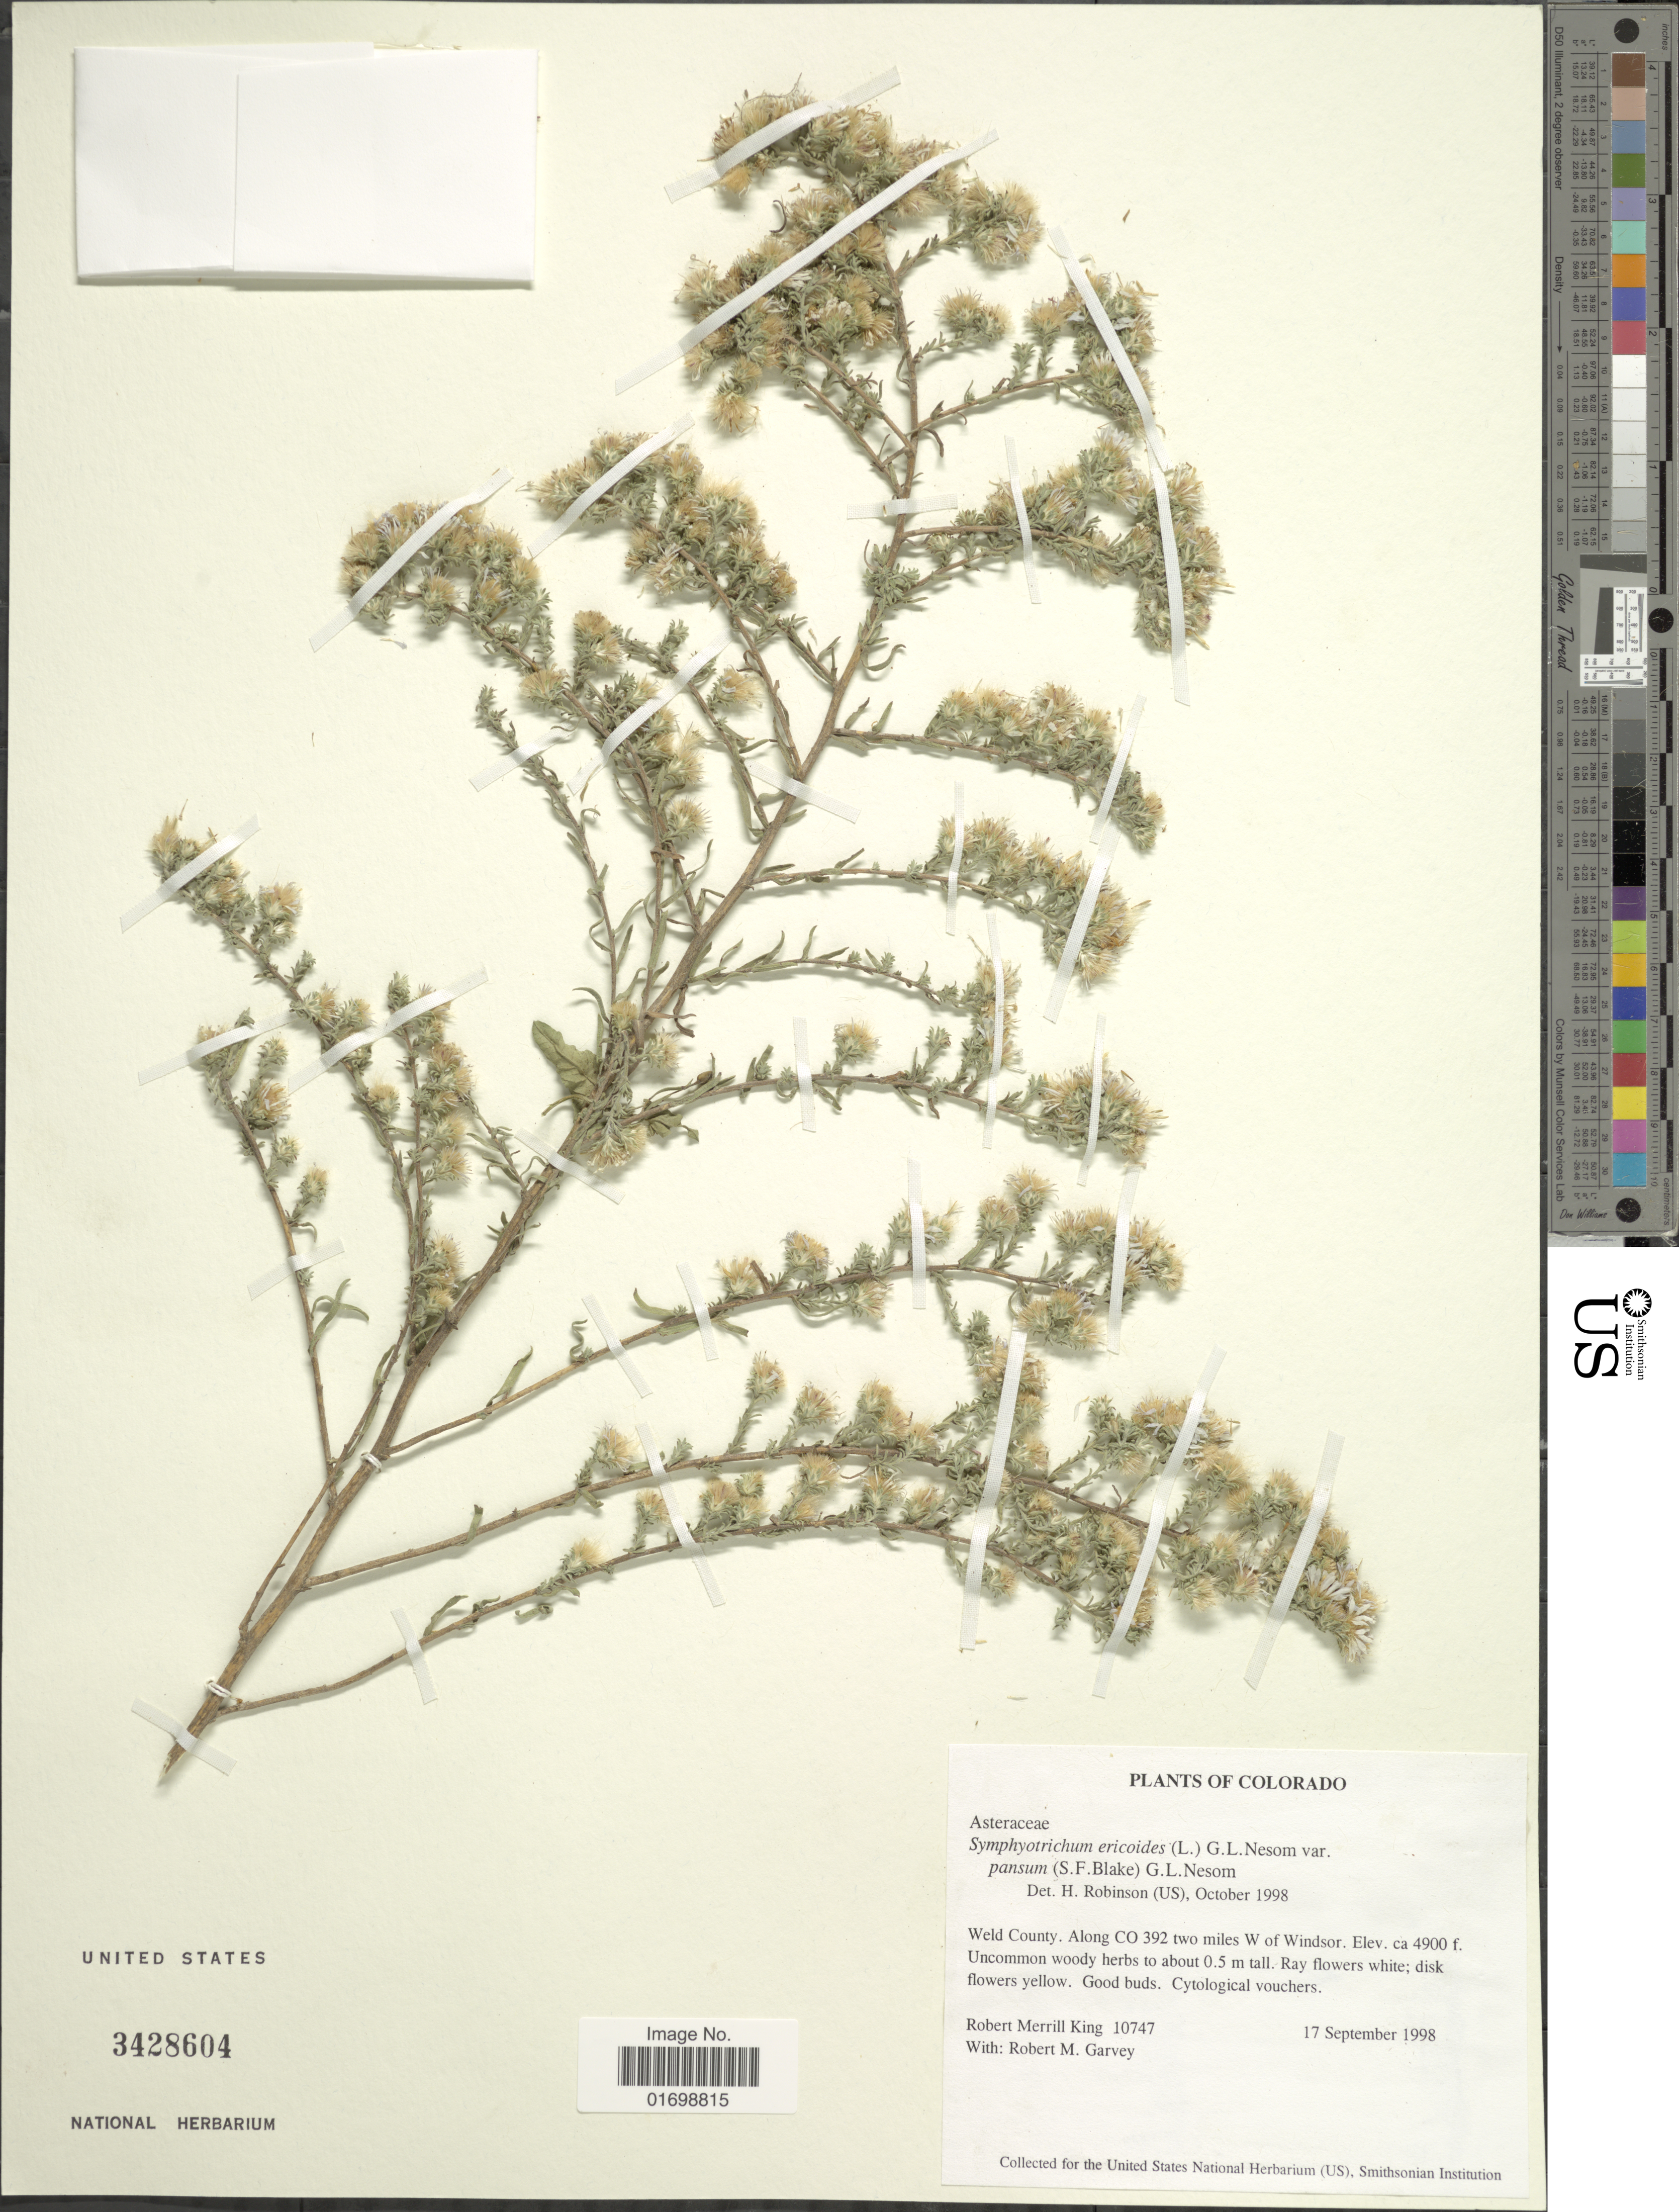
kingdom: Plantae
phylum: Tracheophyta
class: Magnoliopsida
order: Asterales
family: Asteraceae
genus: Symphyotrichum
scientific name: Symphyotrichum ericoides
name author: (L.) G.L. Nesom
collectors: R. M. King & R. Garvey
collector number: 10747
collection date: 1998-09-17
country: United States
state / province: Colorado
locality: Weld County, along CO 392 two miles W of Windsor, cytological vouchers.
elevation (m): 1494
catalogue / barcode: US 3428604